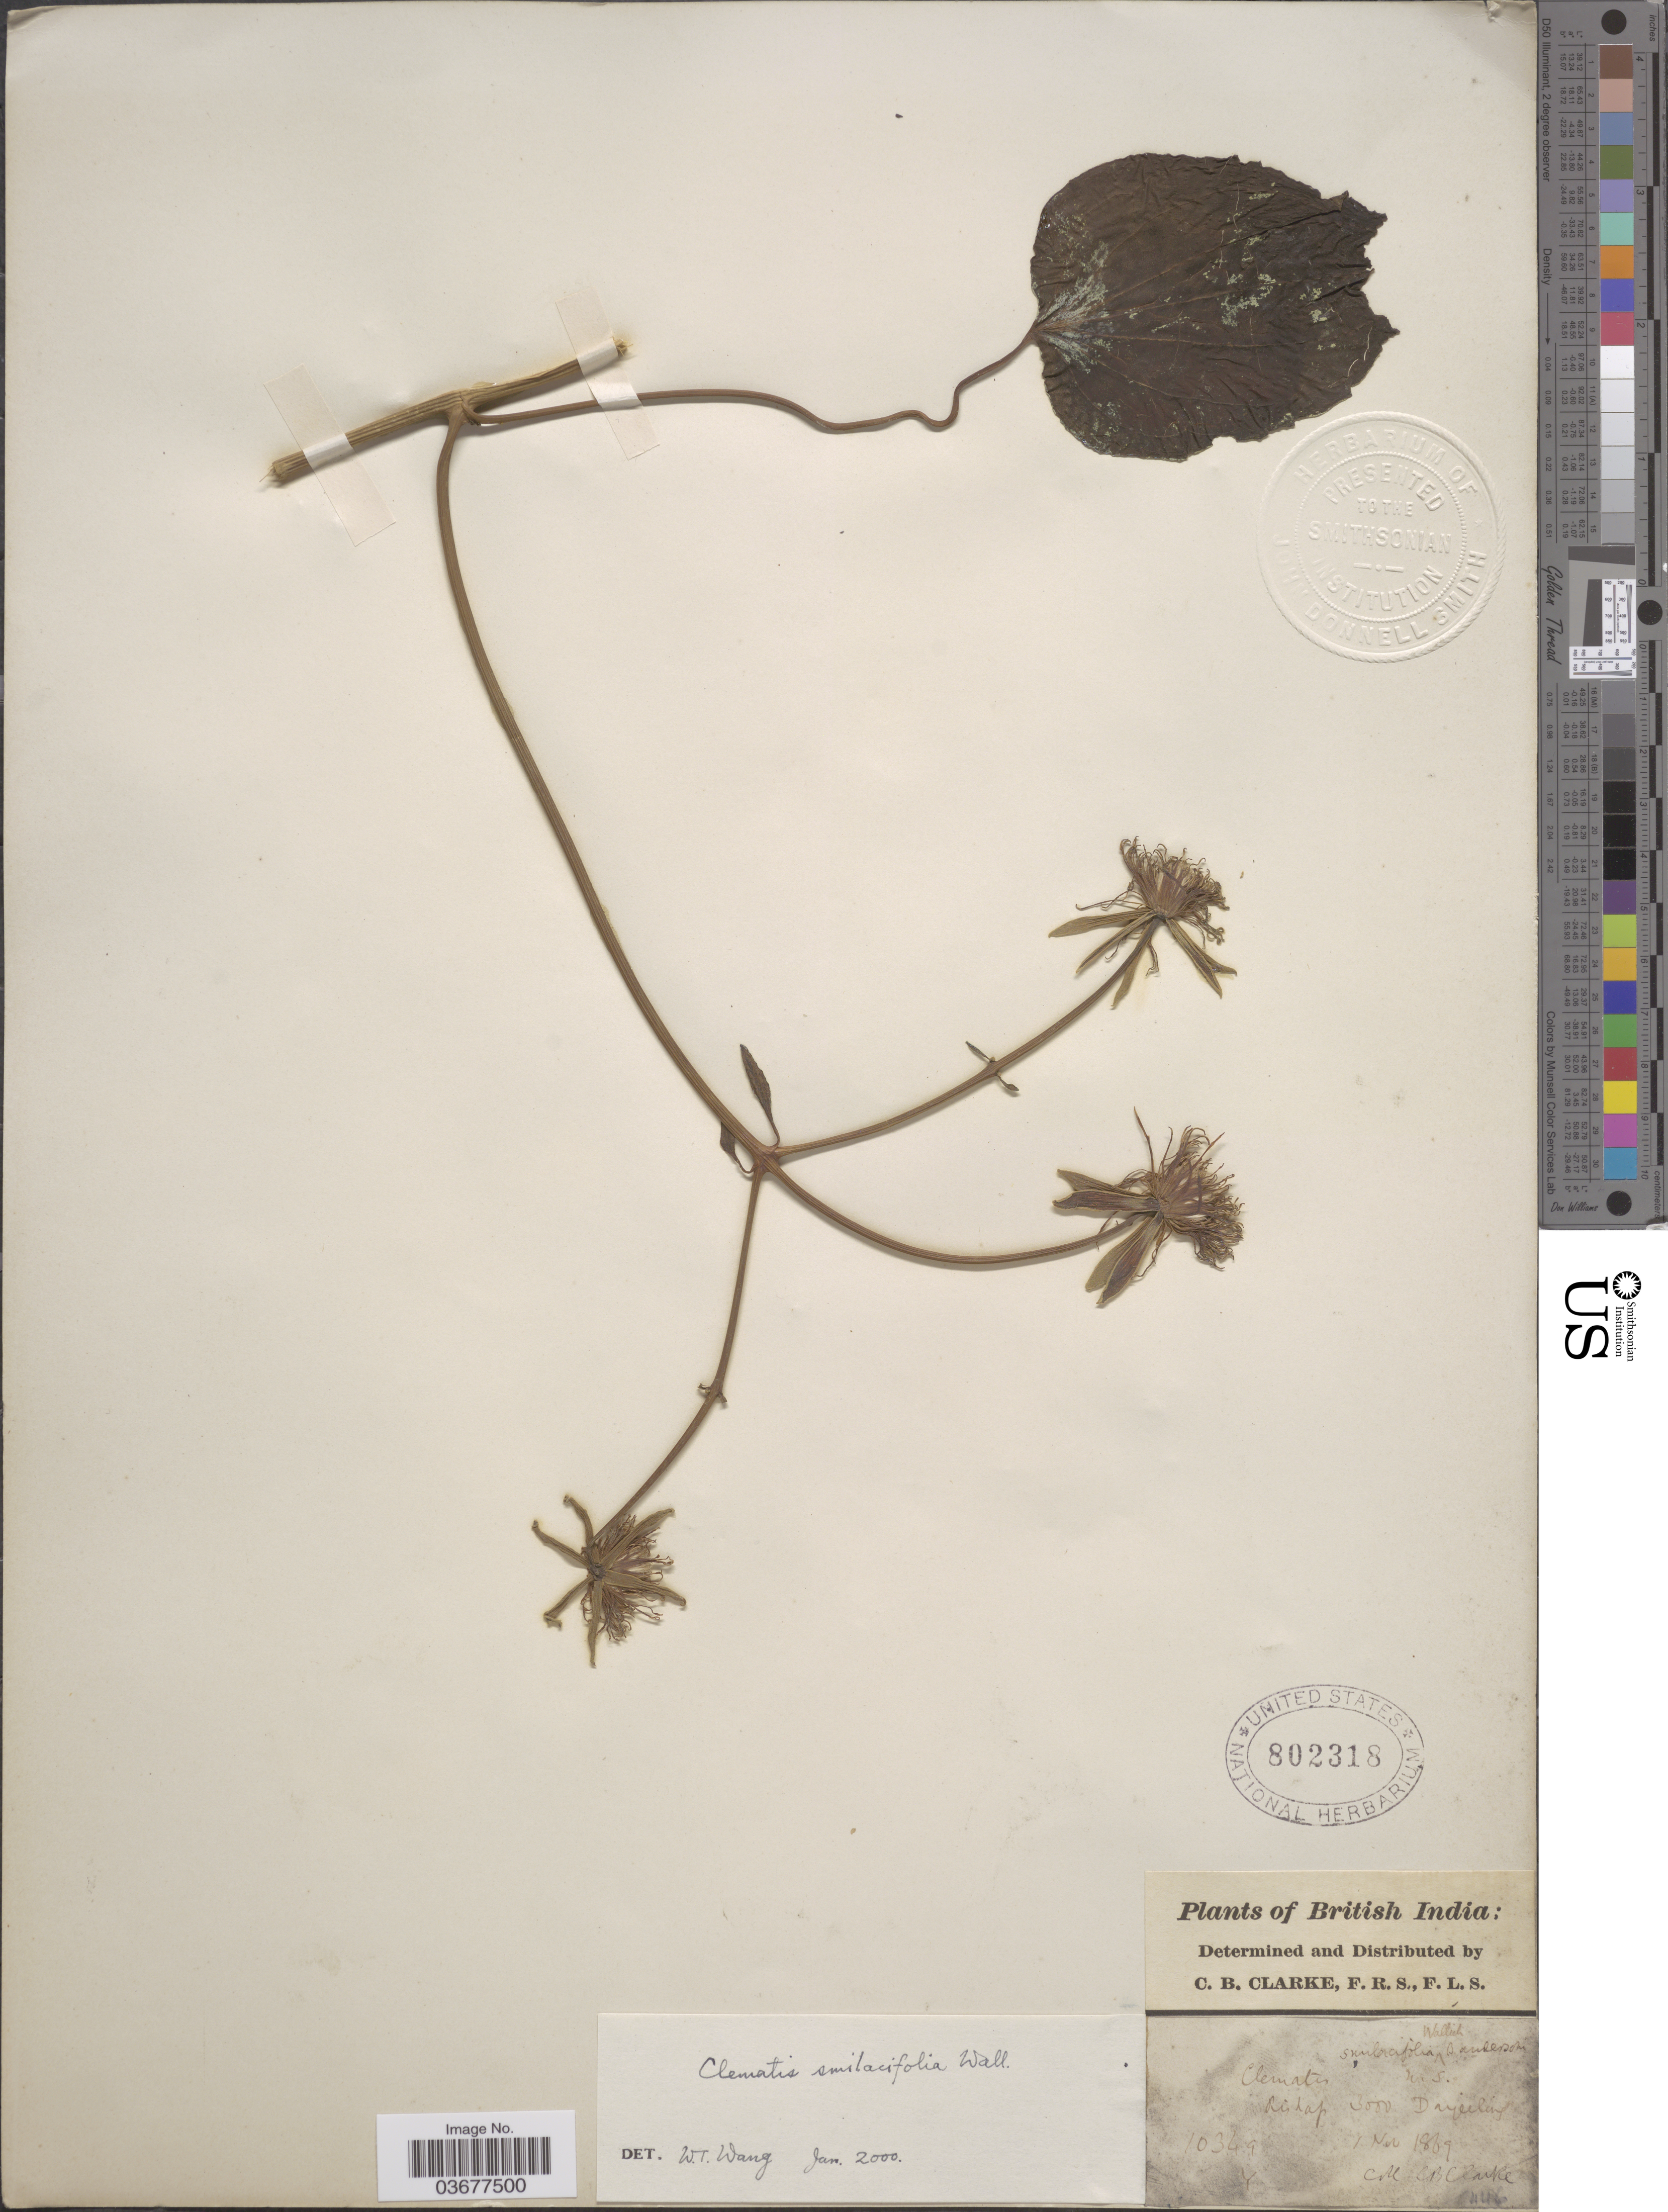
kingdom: Plantae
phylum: Tracheophyta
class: Magnoliopsida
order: Ranunculales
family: Ranunculaceae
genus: Clematis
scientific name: Clematis smilacifolia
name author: Wall.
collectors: C. B. Clarke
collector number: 10349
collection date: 1869-11-01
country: India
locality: British India. Rihap, Darjeeling.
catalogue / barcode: US 802318